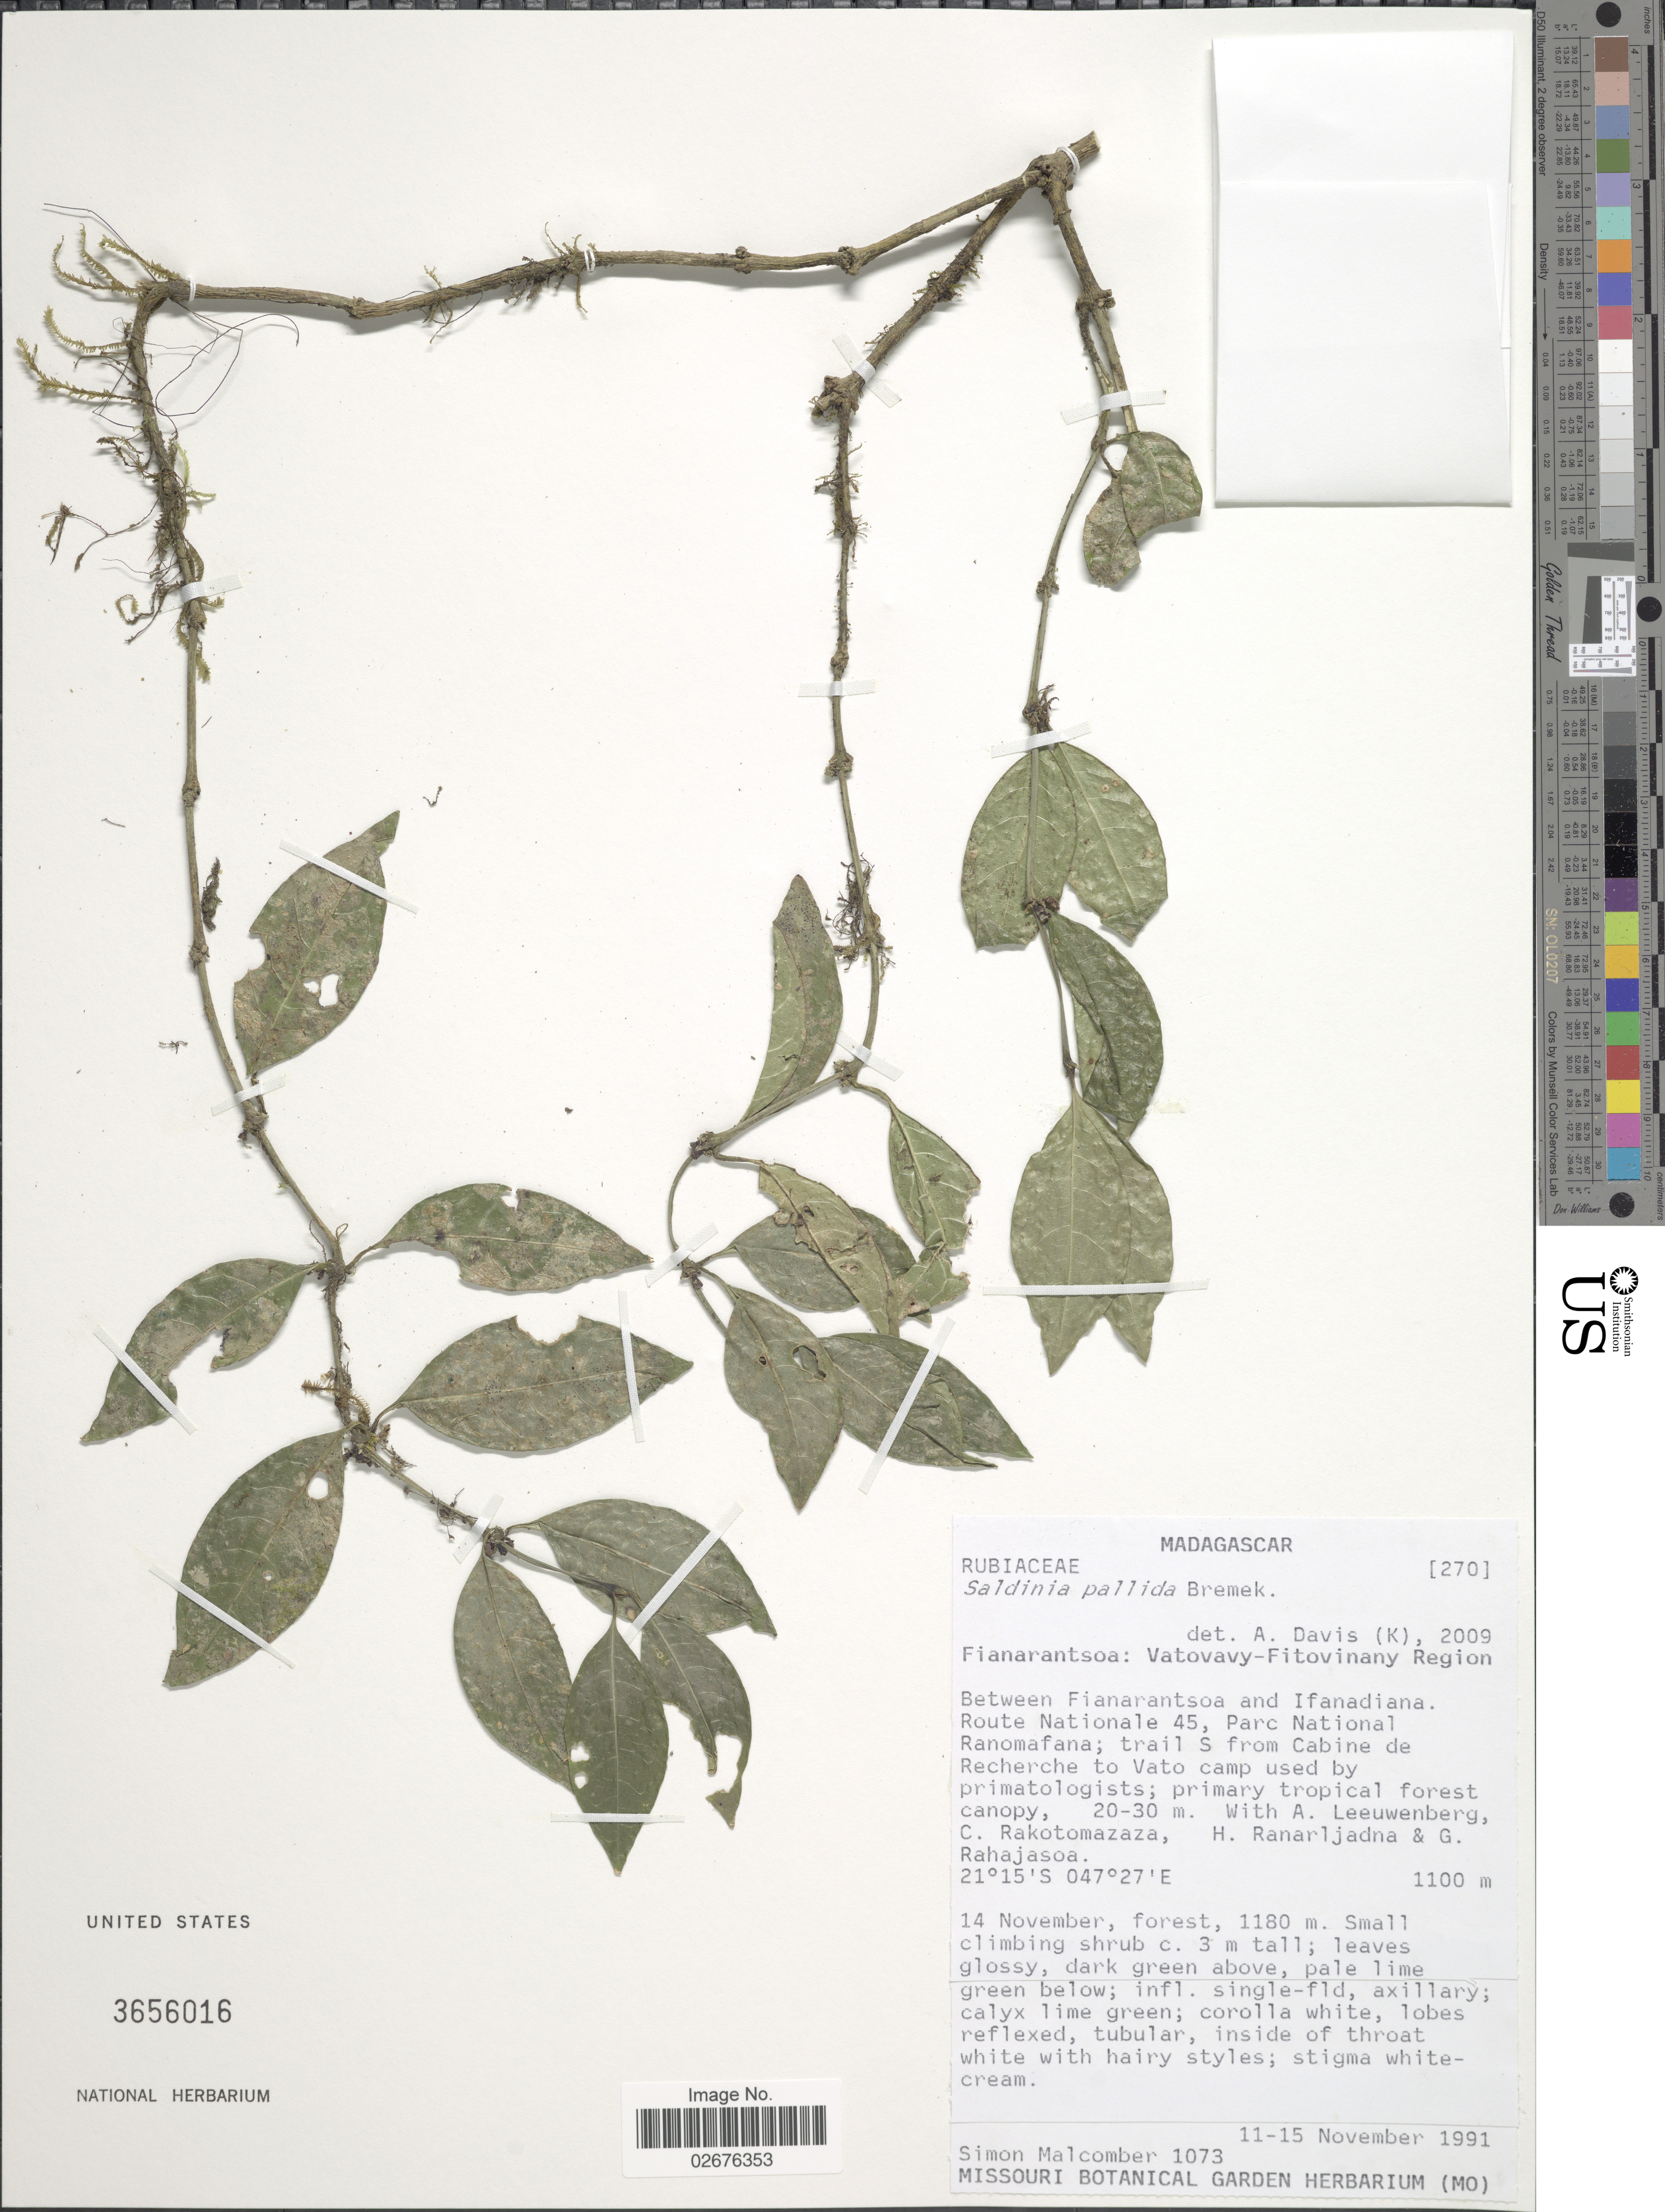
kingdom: Plantae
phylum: Tracheophyta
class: Magnoliopsida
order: Gentianales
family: Rubiaceae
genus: Saldinia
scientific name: Saldinia pallida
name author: Bremek.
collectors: S. T. Malcomber, A. Leeuwenberg, C. Rakotomazaza, H. Ranarljadna & G. Rahajasoa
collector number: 1073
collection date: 1991-11-11/1991-11-15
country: Madagascar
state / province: Vatovavy Fitovinany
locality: Vatovavy-Fitovinany Region. Between Fianaratsoa and Ifanadiana. Route Nationale 45, Parc National Ranomafana; trail S from Cabine de Recherche to Vato camp used by primatologists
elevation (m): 1100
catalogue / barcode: US 3656016